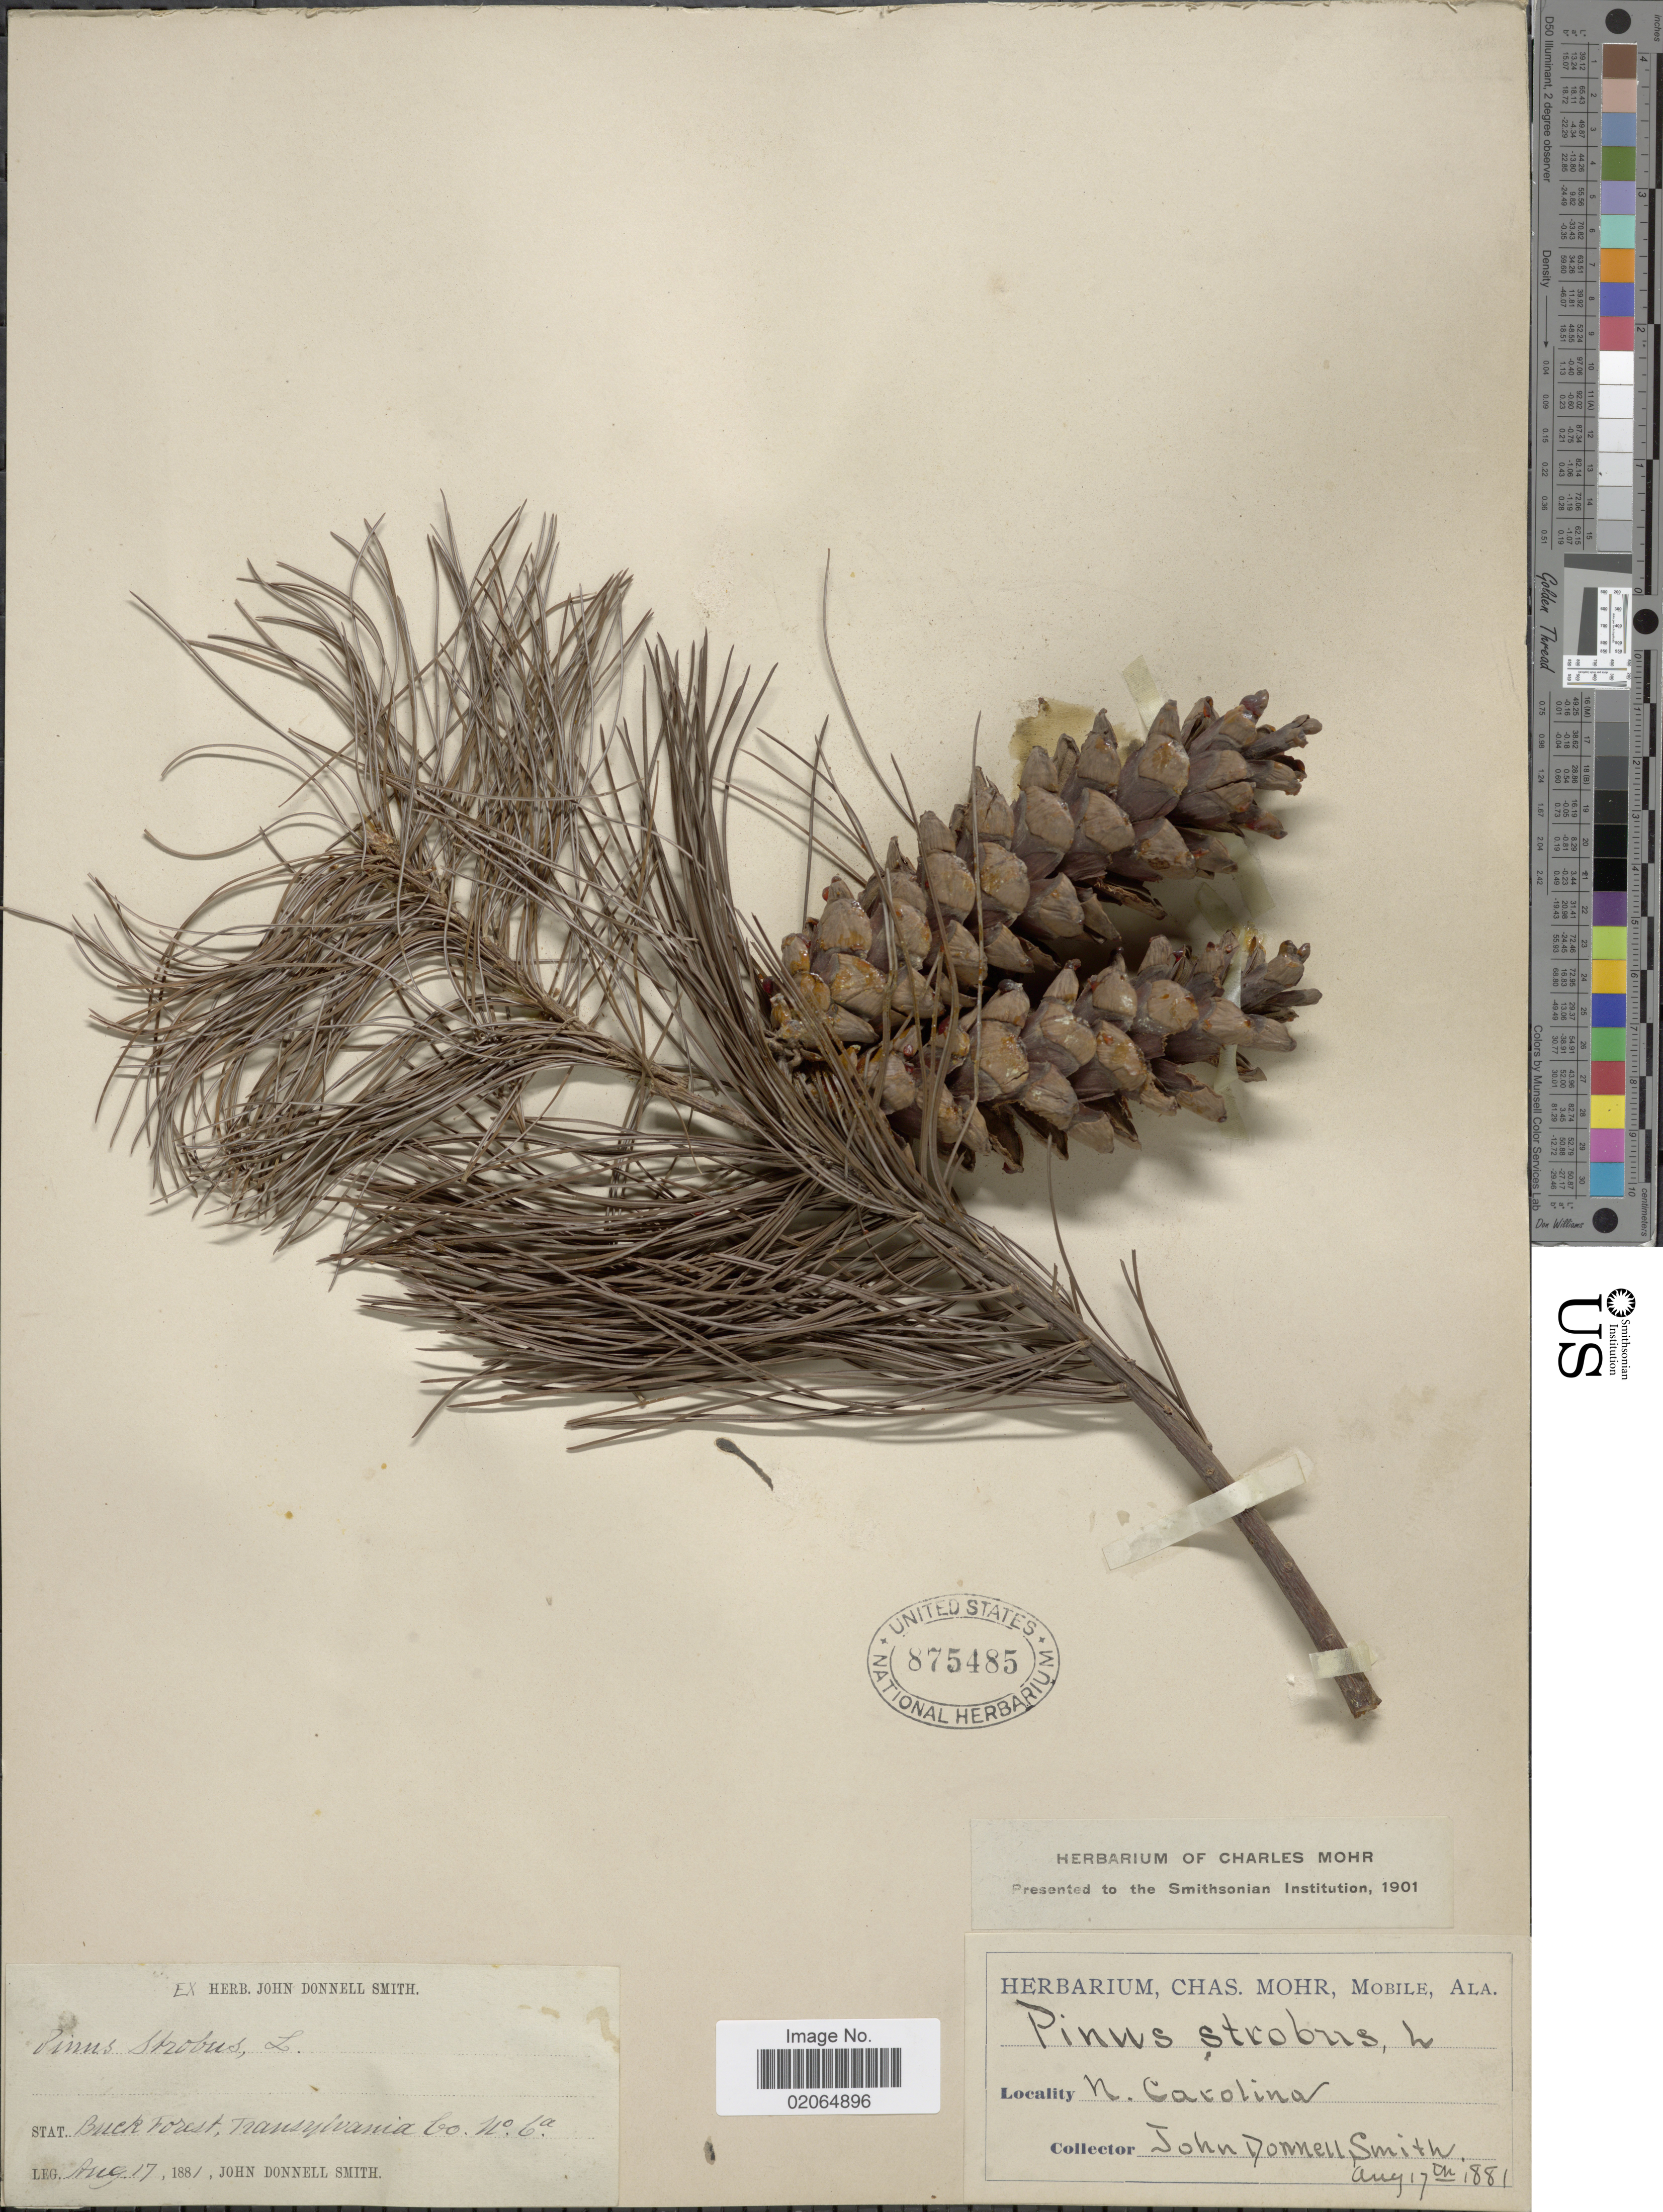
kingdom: Plantae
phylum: Tracheophyta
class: Pinopsida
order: Pinales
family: Pinaceae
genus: Pinus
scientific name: Pinus strobus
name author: L.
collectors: J. Donnell Smith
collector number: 6a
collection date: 1881-08-17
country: United States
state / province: North Carolina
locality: Buck Forest, Transylvania Co.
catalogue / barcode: US 875485